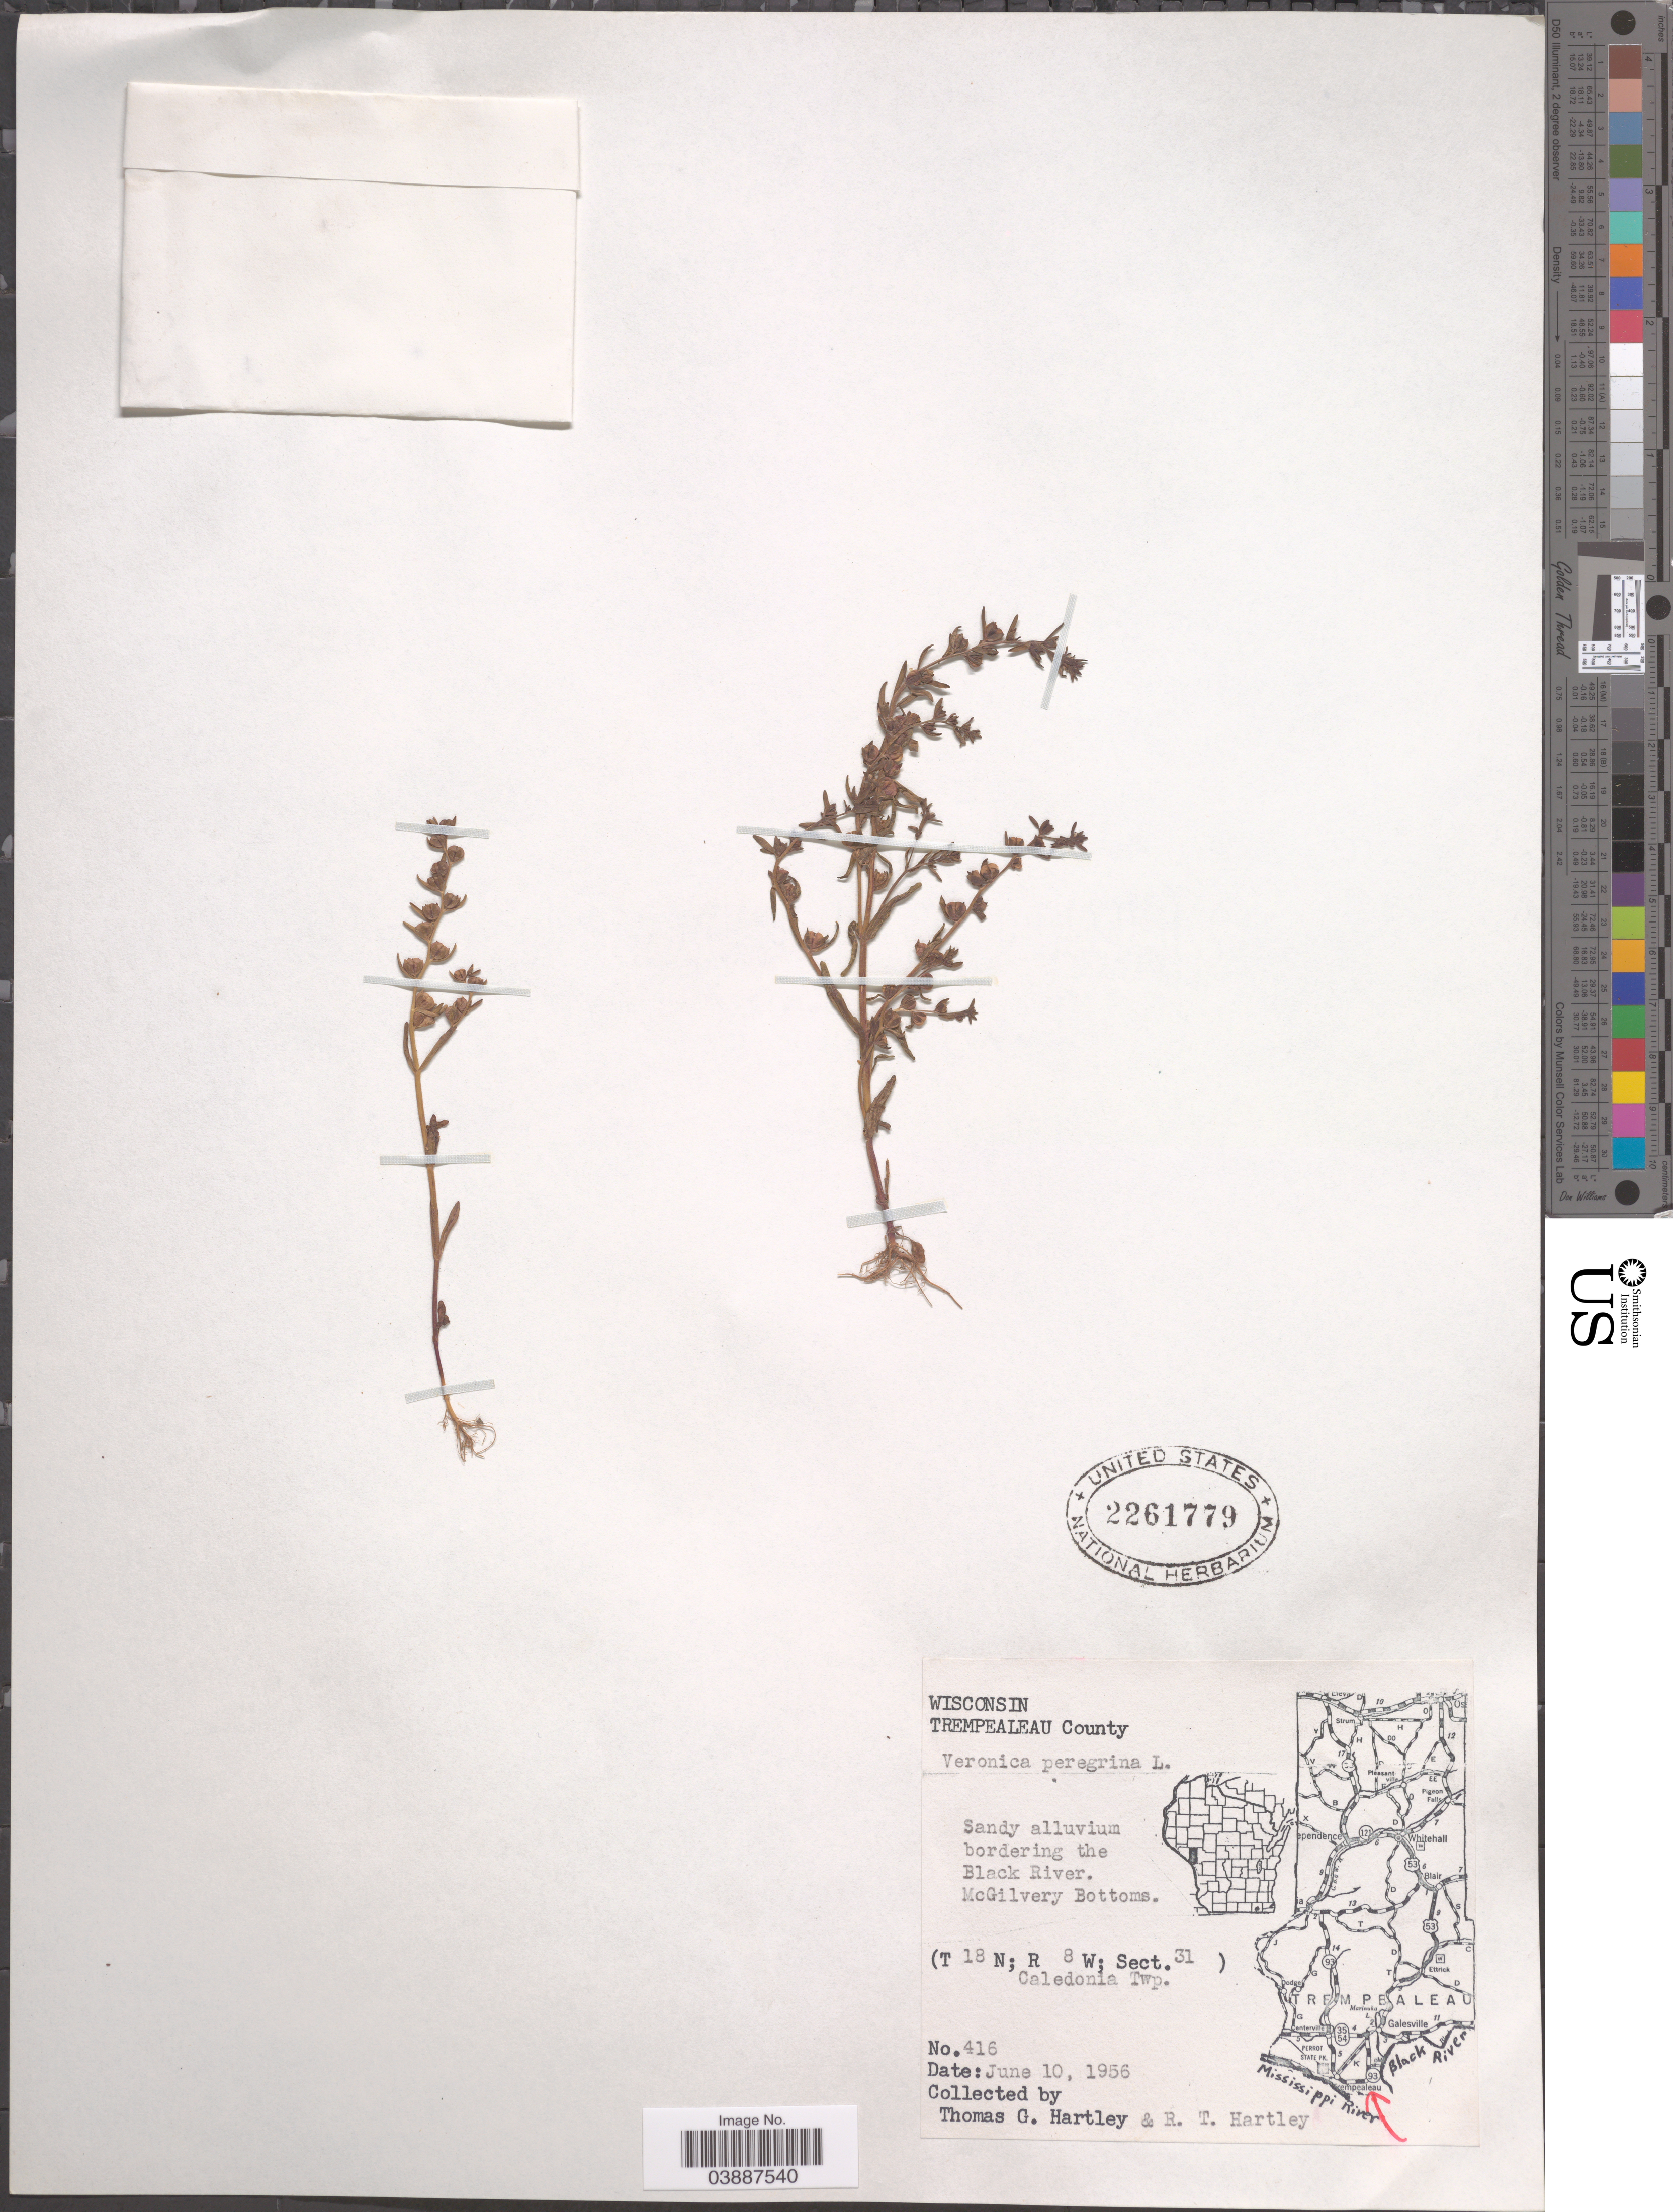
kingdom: Plantae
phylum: Tracheophyta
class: Magnoliopsida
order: Lamiales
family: Plantaginaceae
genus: Veronica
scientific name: Veronica peregrina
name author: L.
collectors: T. G. Hartley & R. T. Hartley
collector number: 416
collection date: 1956-06-10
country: United States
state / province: Wisconsin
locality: Trempealeau County. Sandy alluvium bordering the Black River. McGilvery Bottoms. (T18N; R8W; Sect. 31). Caledonia Twp.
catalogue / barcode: US 2261779